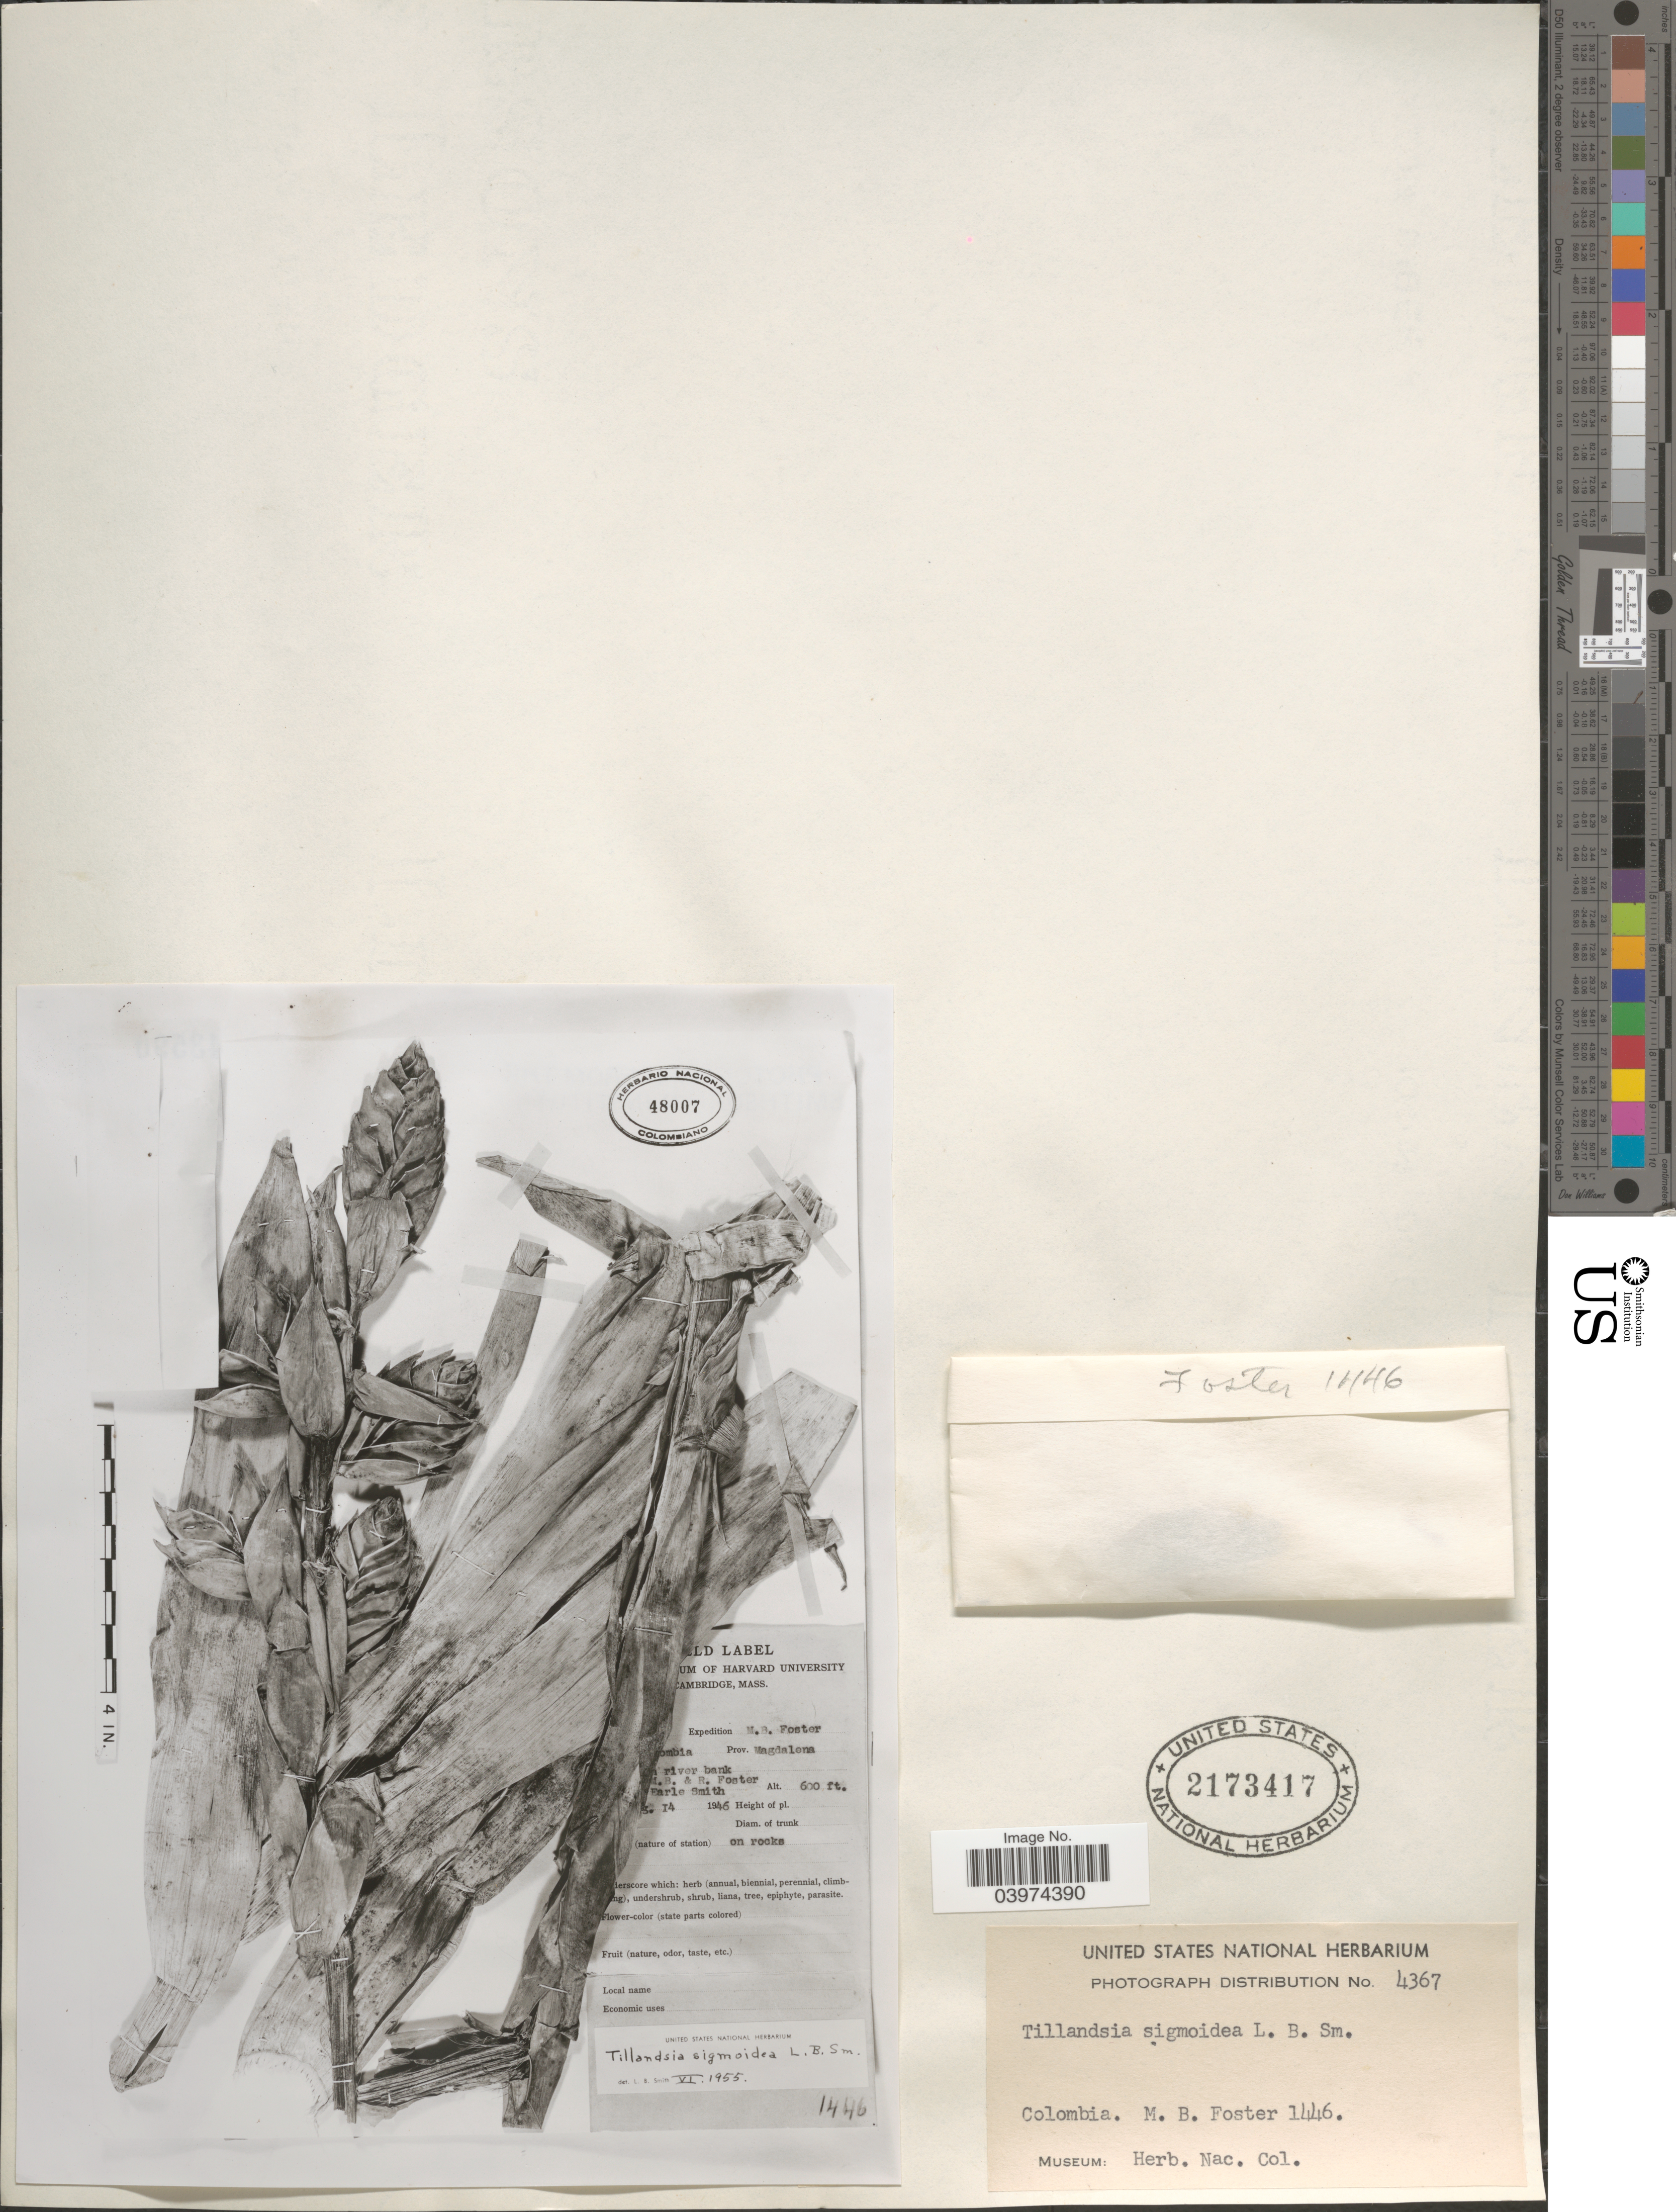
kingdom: Plantae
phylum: Tracheophyta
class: Liliopsida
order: Poales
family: Bromeliaceae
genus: Tillandsia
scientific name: Tillandsia sigmoidea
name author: L.B. Sm.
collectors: M. B. Foster, R. Foster & C. E. Smith Jr.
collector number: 1446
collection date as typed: ! 14 1946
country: Colombia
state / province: Magdalena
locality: [illegible text] river bank.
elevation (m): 183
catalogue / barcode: US 2173417